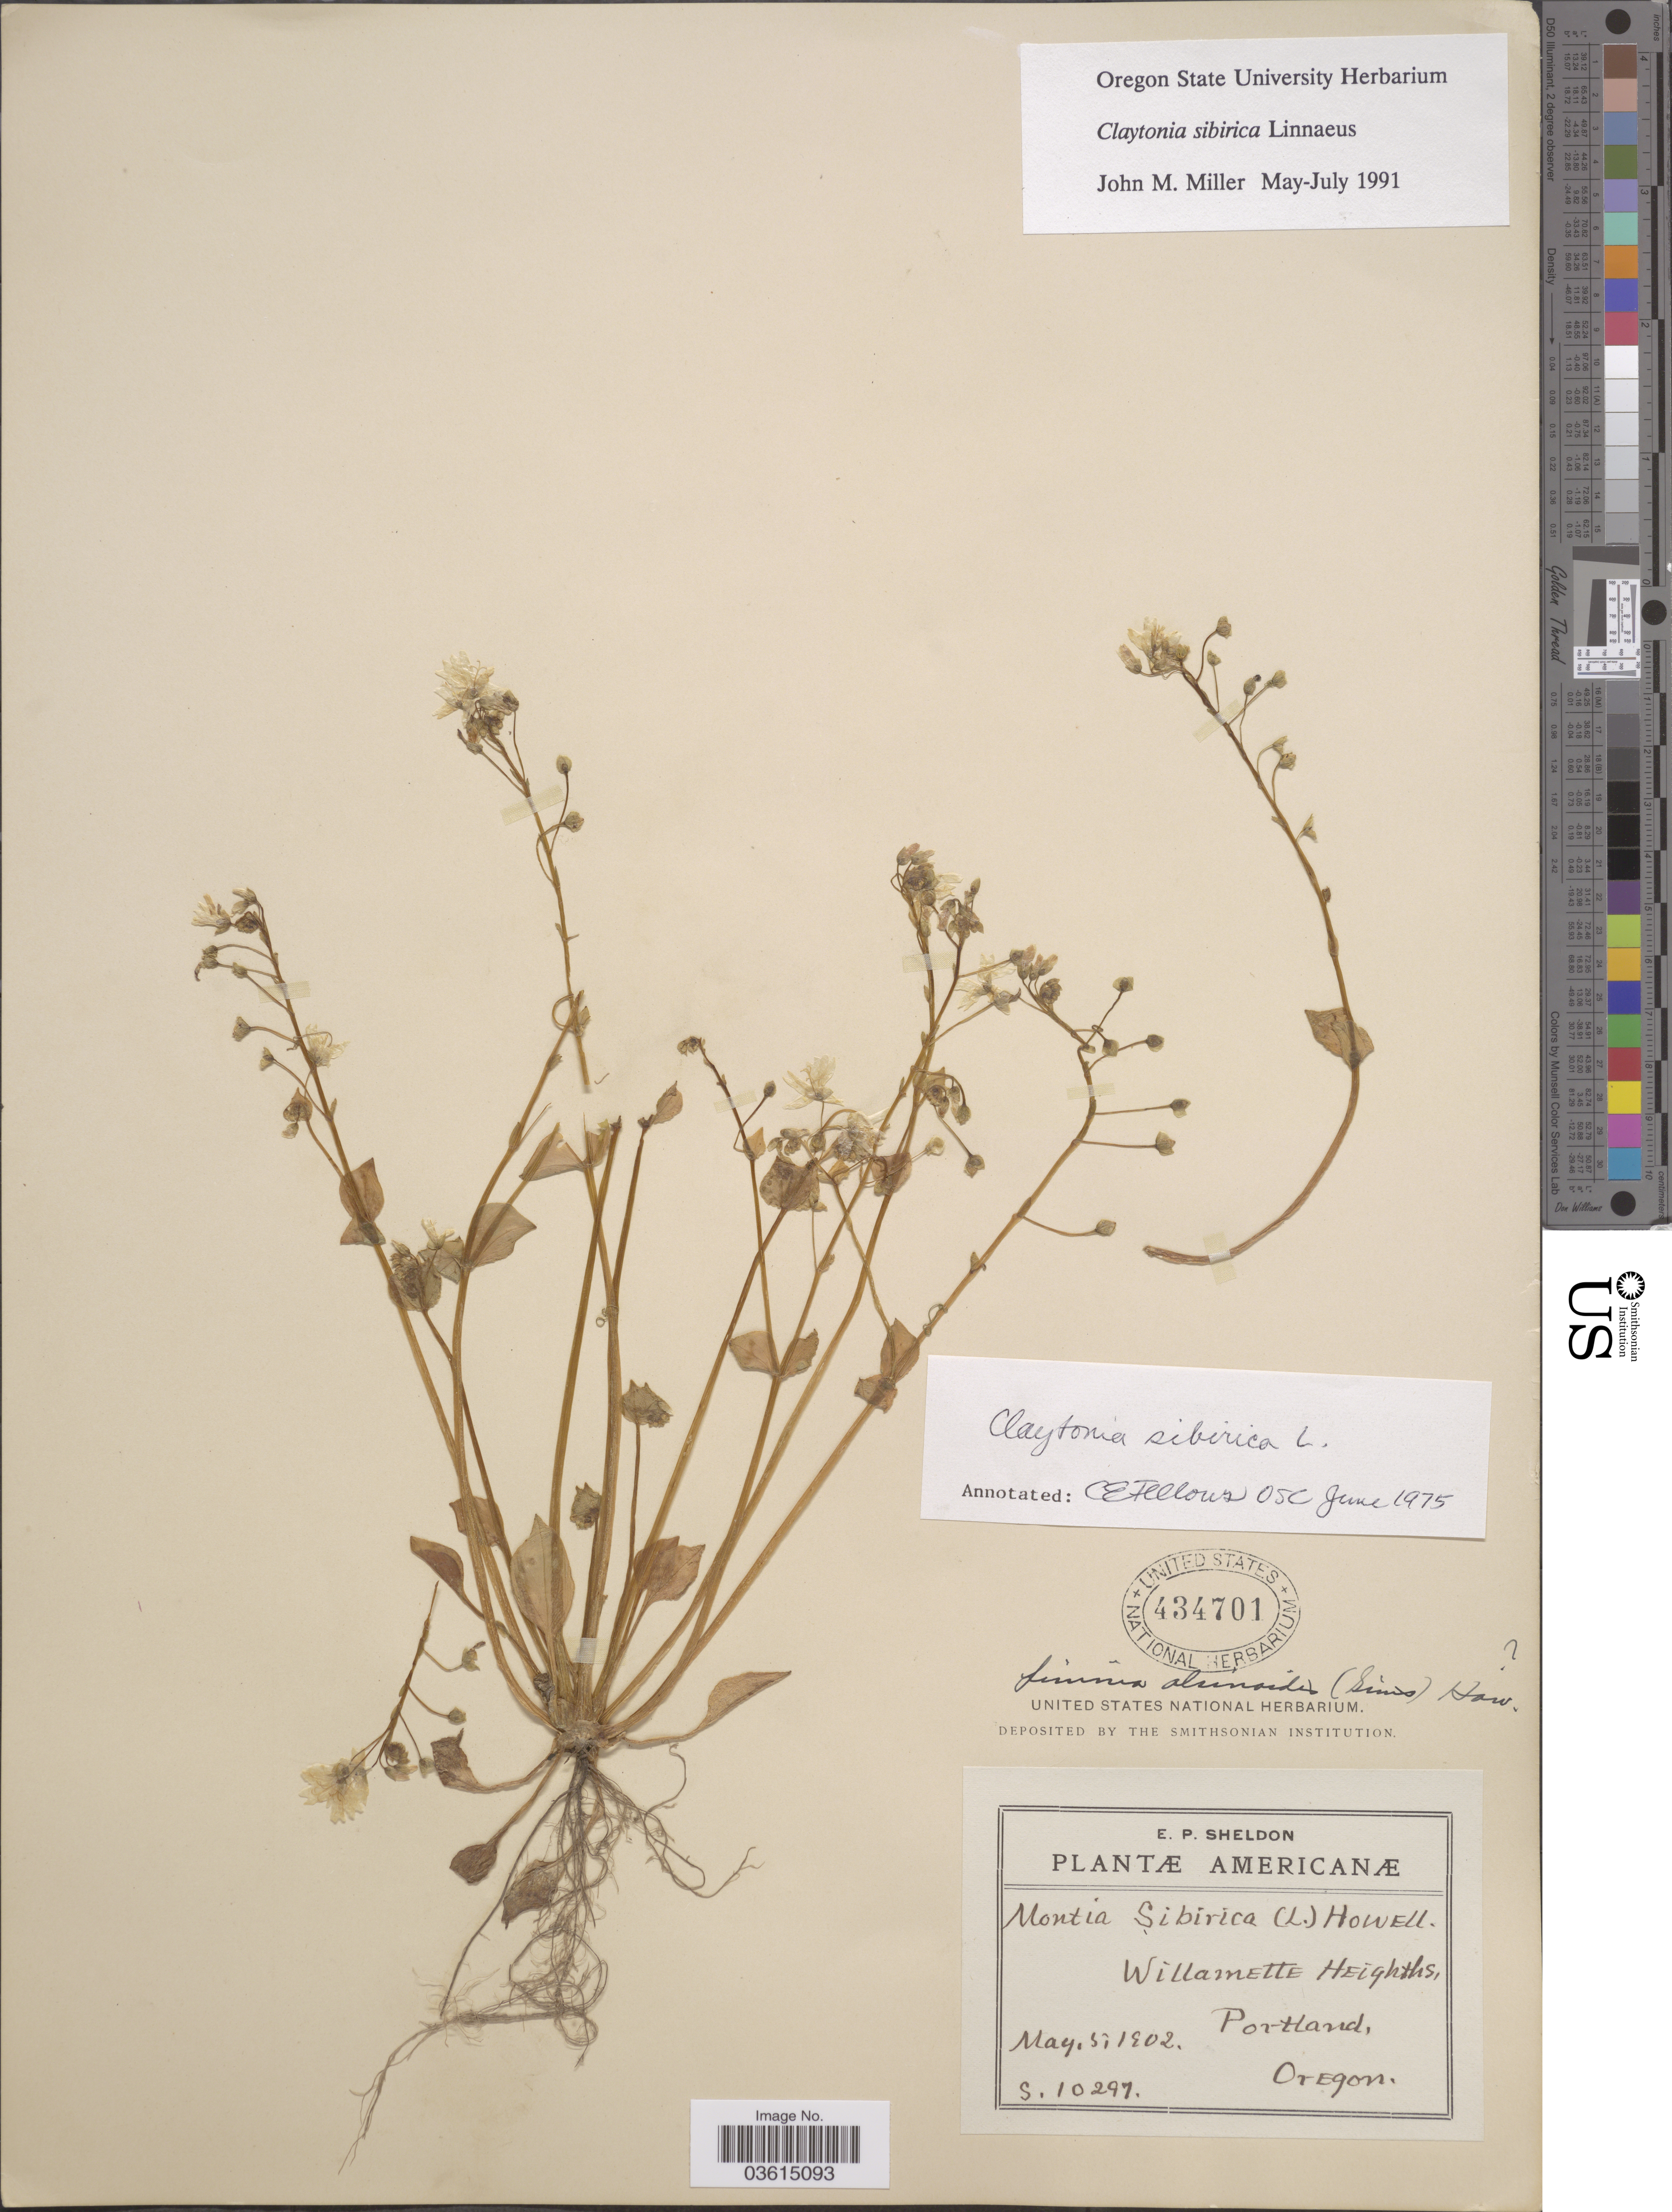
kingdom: Plantae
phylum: Tracheophyta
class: Magnoliopsida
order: Caryophyllales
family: Montiaceae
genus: Claytonia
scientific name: Claytonia sibirica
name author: L.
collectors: E. P. Sheldon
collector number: S10297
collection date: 1902-05-05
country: United States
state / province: Oregon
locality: Williamette Heights, Portland.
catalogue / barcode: US 434701